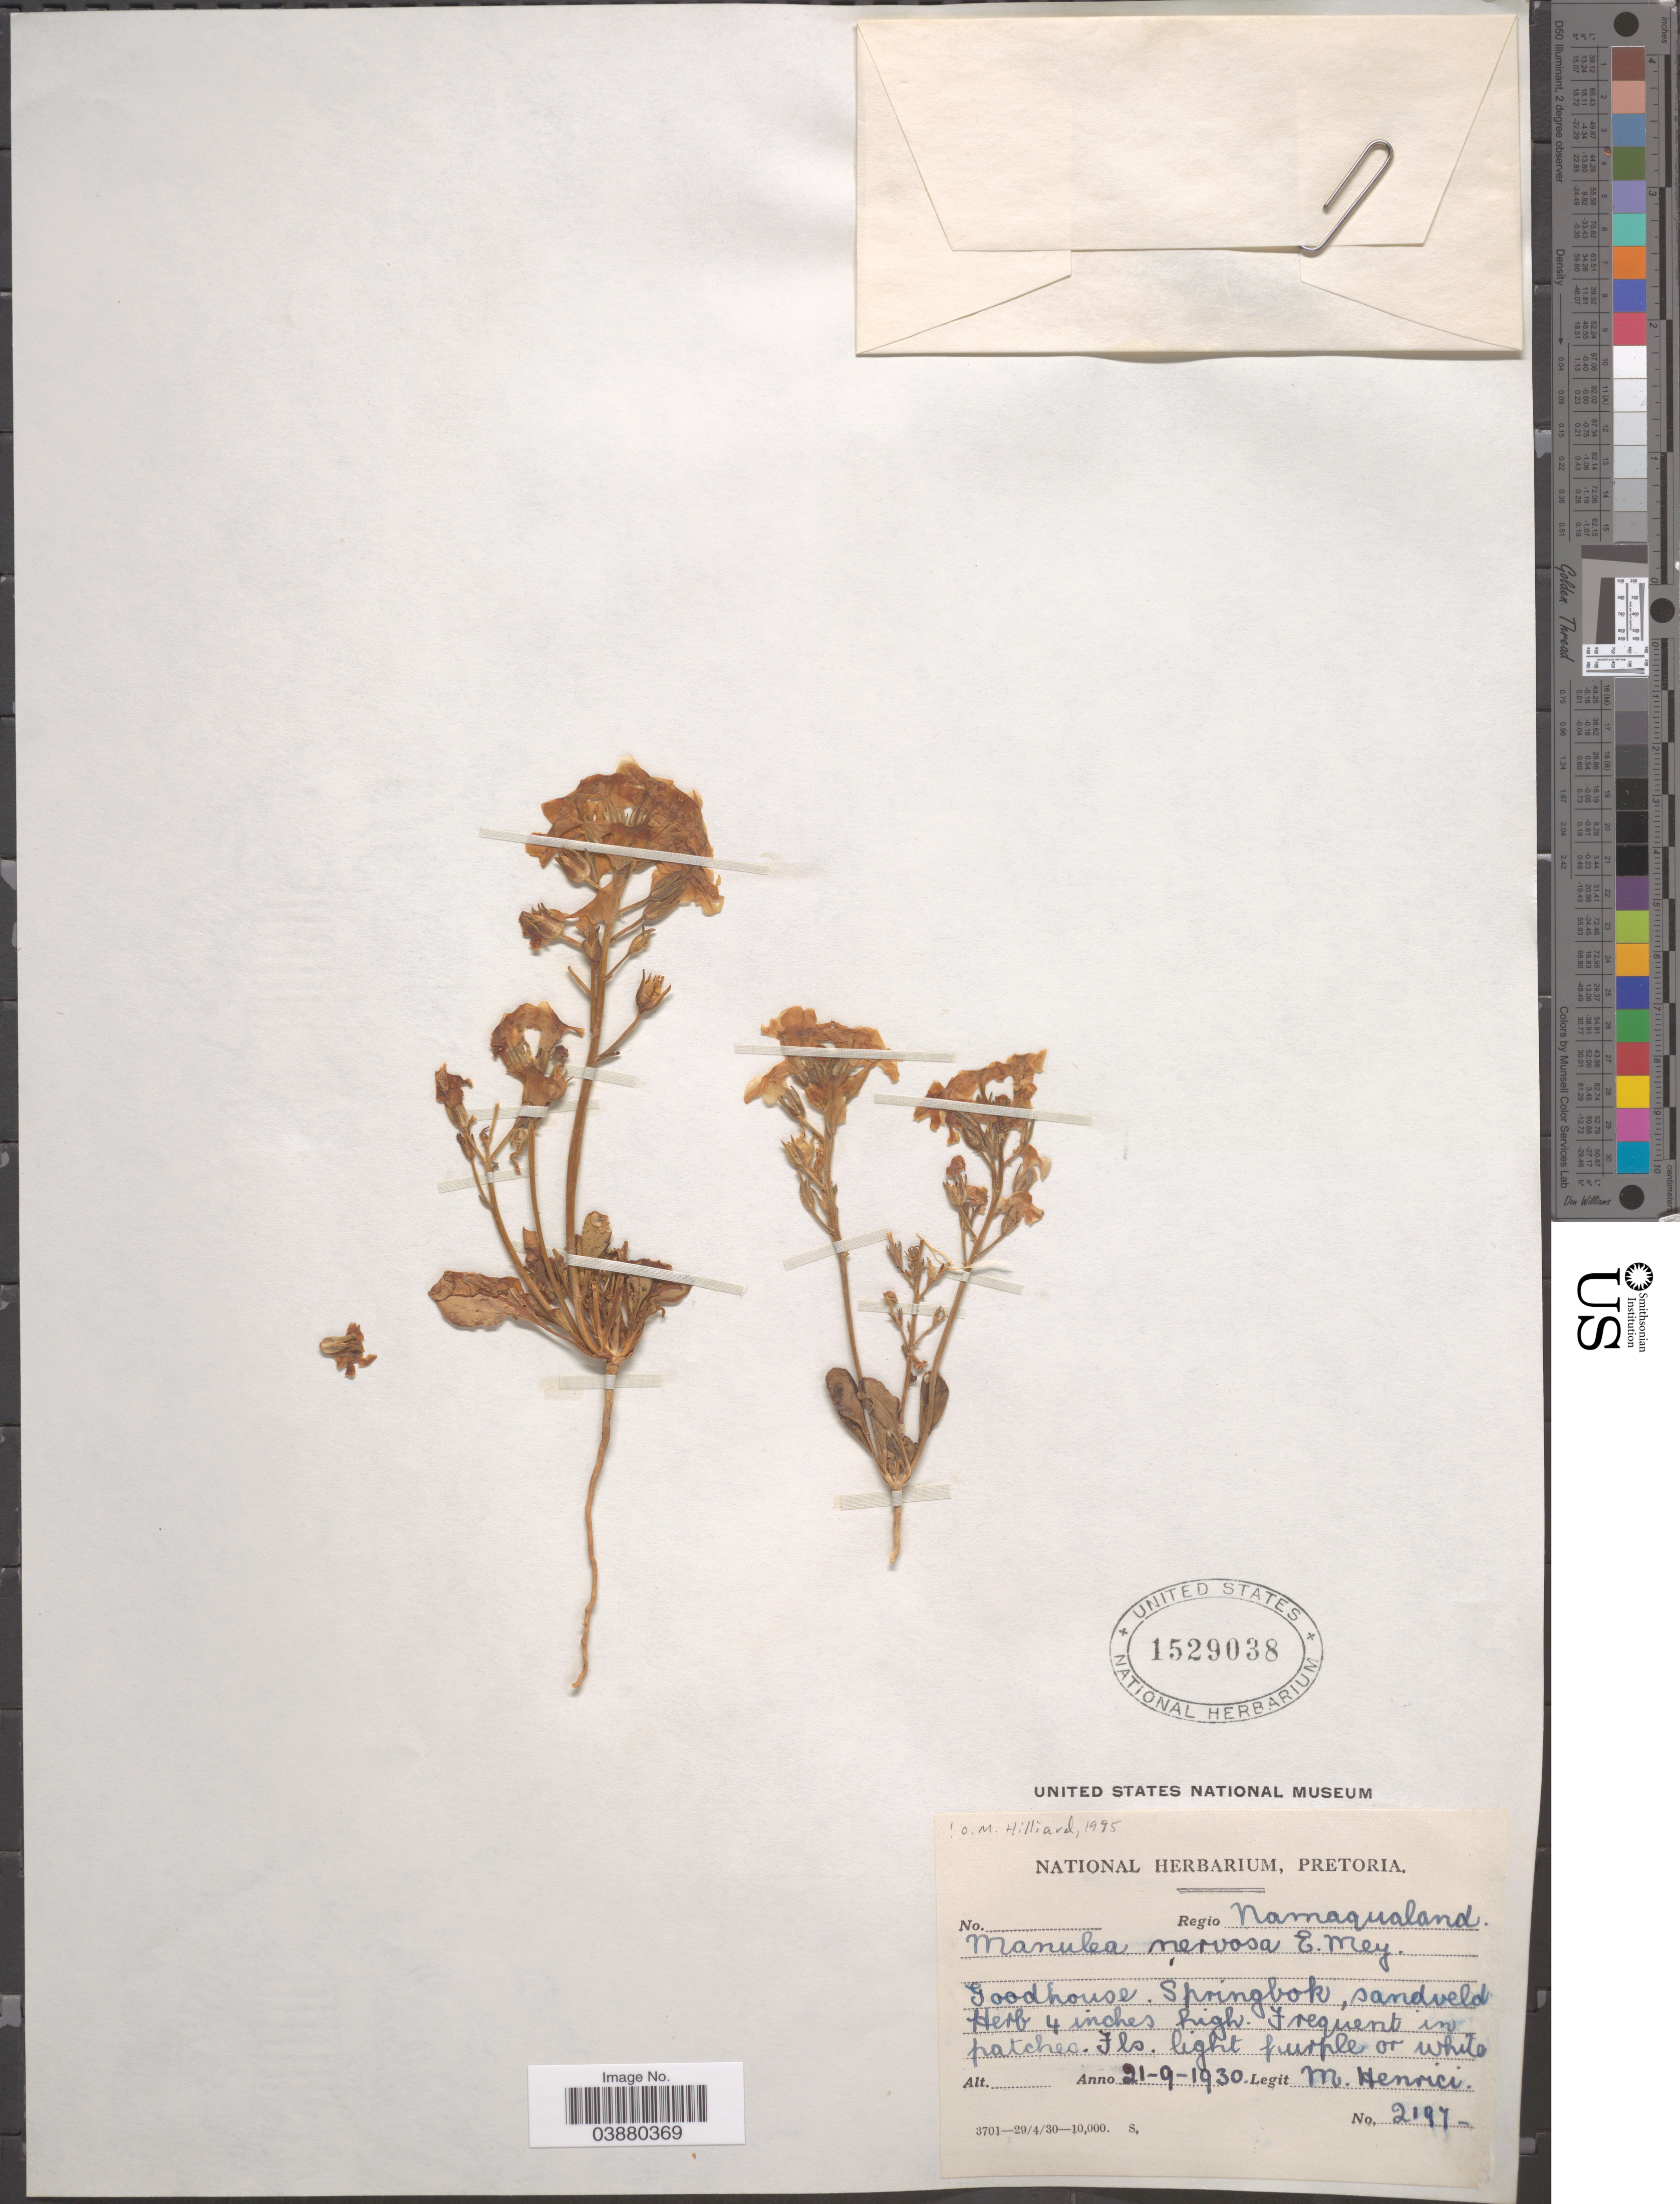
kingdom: Plantae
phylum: Tracheophyta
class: Magnoliopsida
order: Lamiales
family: Scrophulariaceae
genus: Manulea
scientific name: Manulea nervosa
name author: E. Mey. ex Benth.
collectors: M. Henrici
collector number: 2197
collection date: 1930-09-21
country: South Africa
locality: Regio Namaqualand. Goodhouse. Springbok.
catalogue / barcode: US 1529038